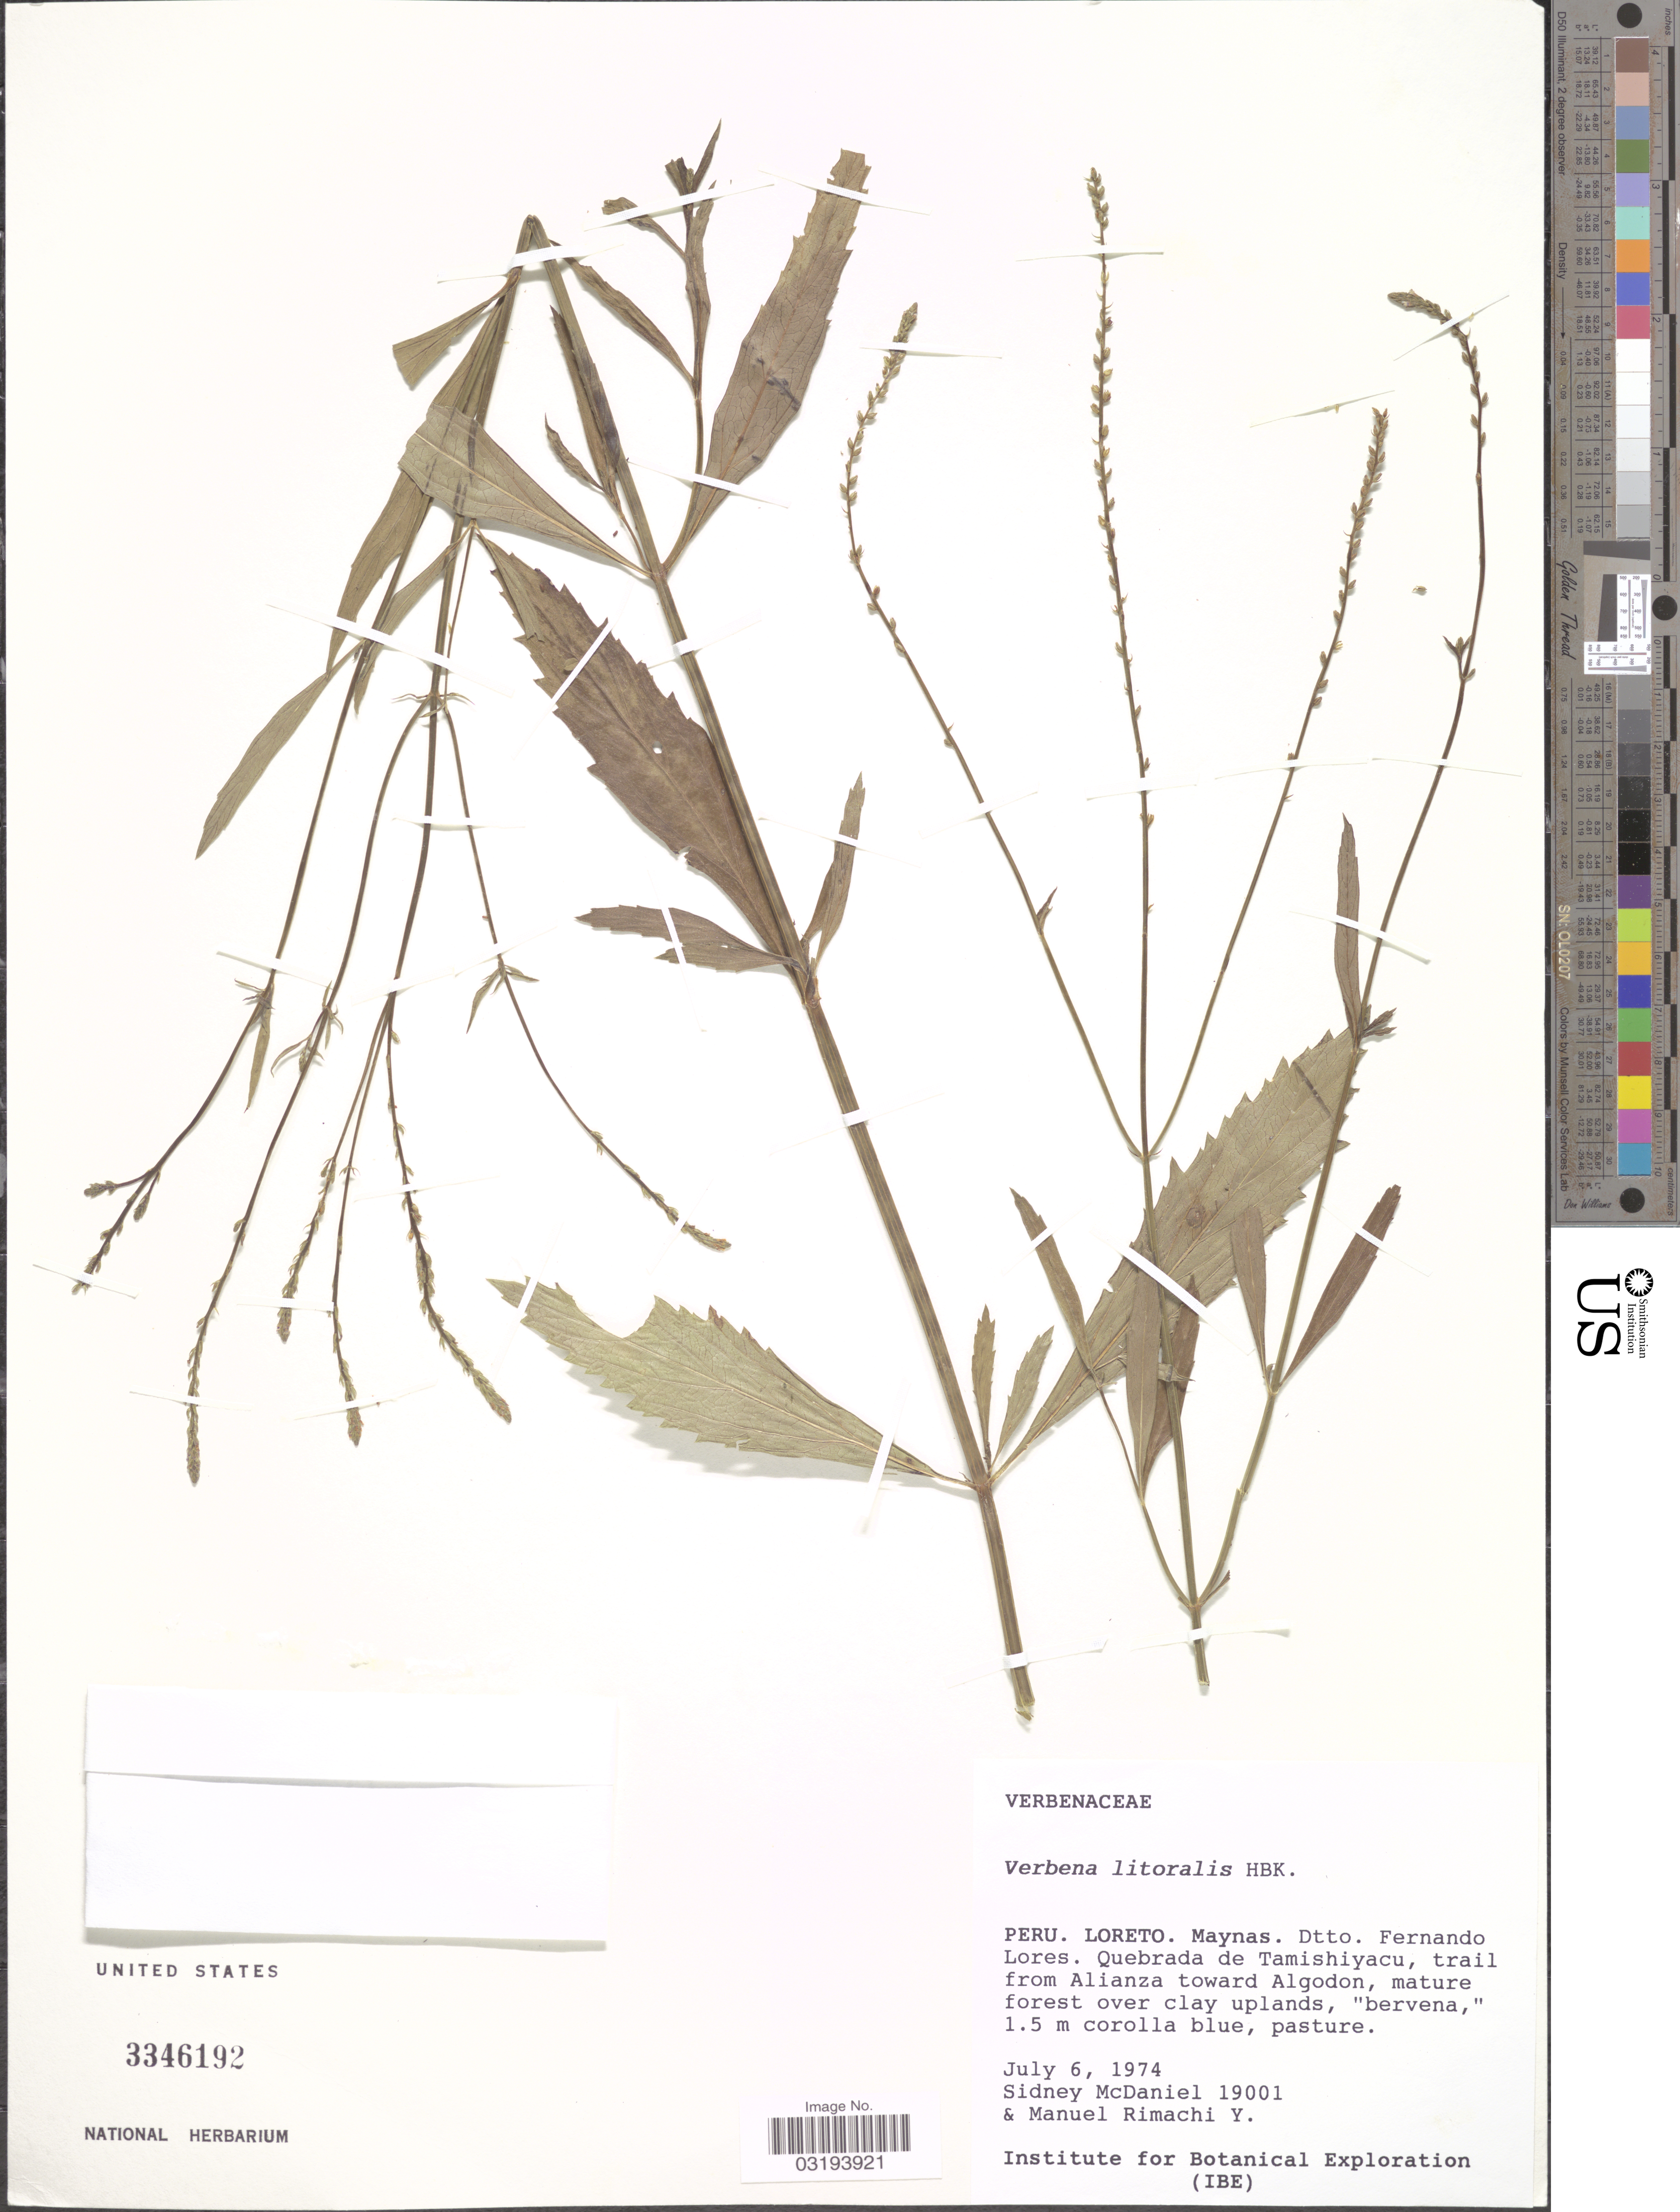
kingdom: Plantae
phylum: Tracheophyta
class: Magnoliopsida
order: Lamiales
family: Verbenaceae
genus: Verbena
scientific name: Verbena litoralis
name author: Kunth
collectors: S. McDaniel & M. Rimachi Y.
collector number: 19001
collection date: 1974-07-06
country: Peru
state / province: Loreto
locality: Maynas. Dtto. Fernando Lores. Quebrada de Tamishiyacu, trail from Alianza toward Algodon.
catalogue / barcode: US 3346192